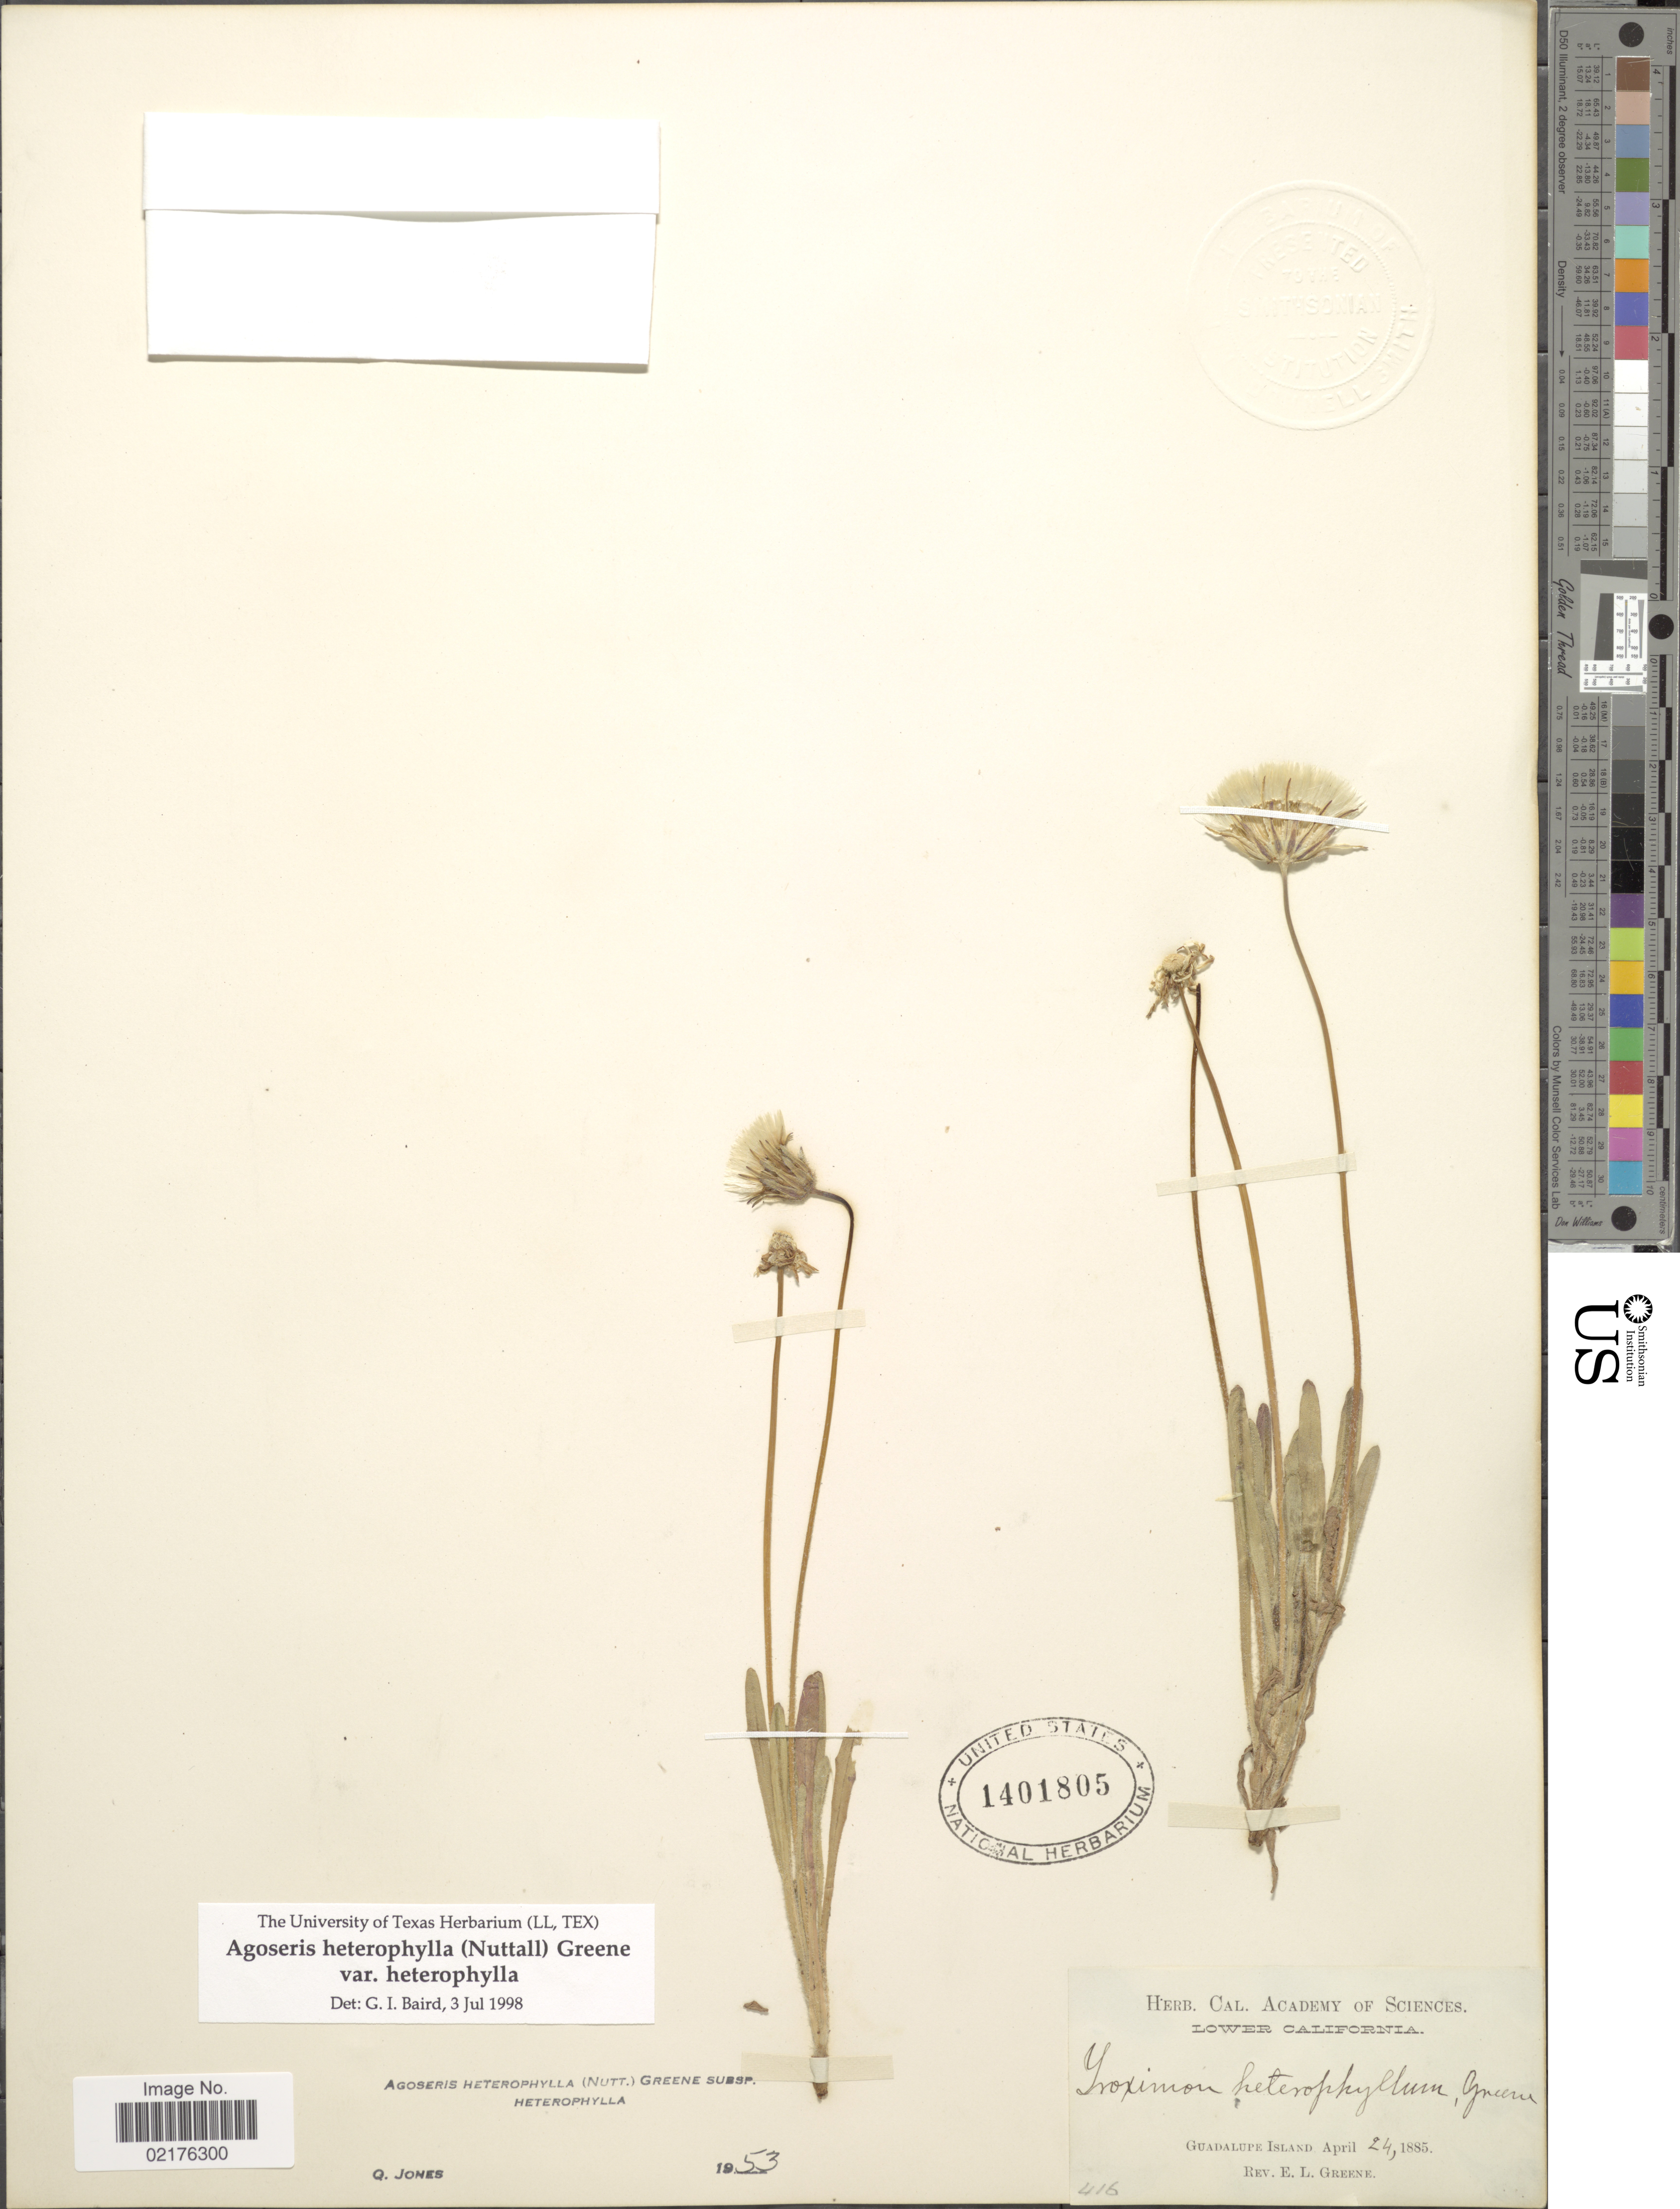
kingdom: Plantae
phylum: Tracheophyta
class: Magnoliopsida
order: Asterales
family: Asteraceae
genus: Agoseris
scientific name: Agoseris heterophylla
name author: (Nutt.) Greene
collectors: E. L. Greene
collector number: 416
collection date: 1885-04-24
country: Mexico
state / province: Baja California Norte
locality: Lower California, Guadalupe Island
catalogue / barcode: US 1401805